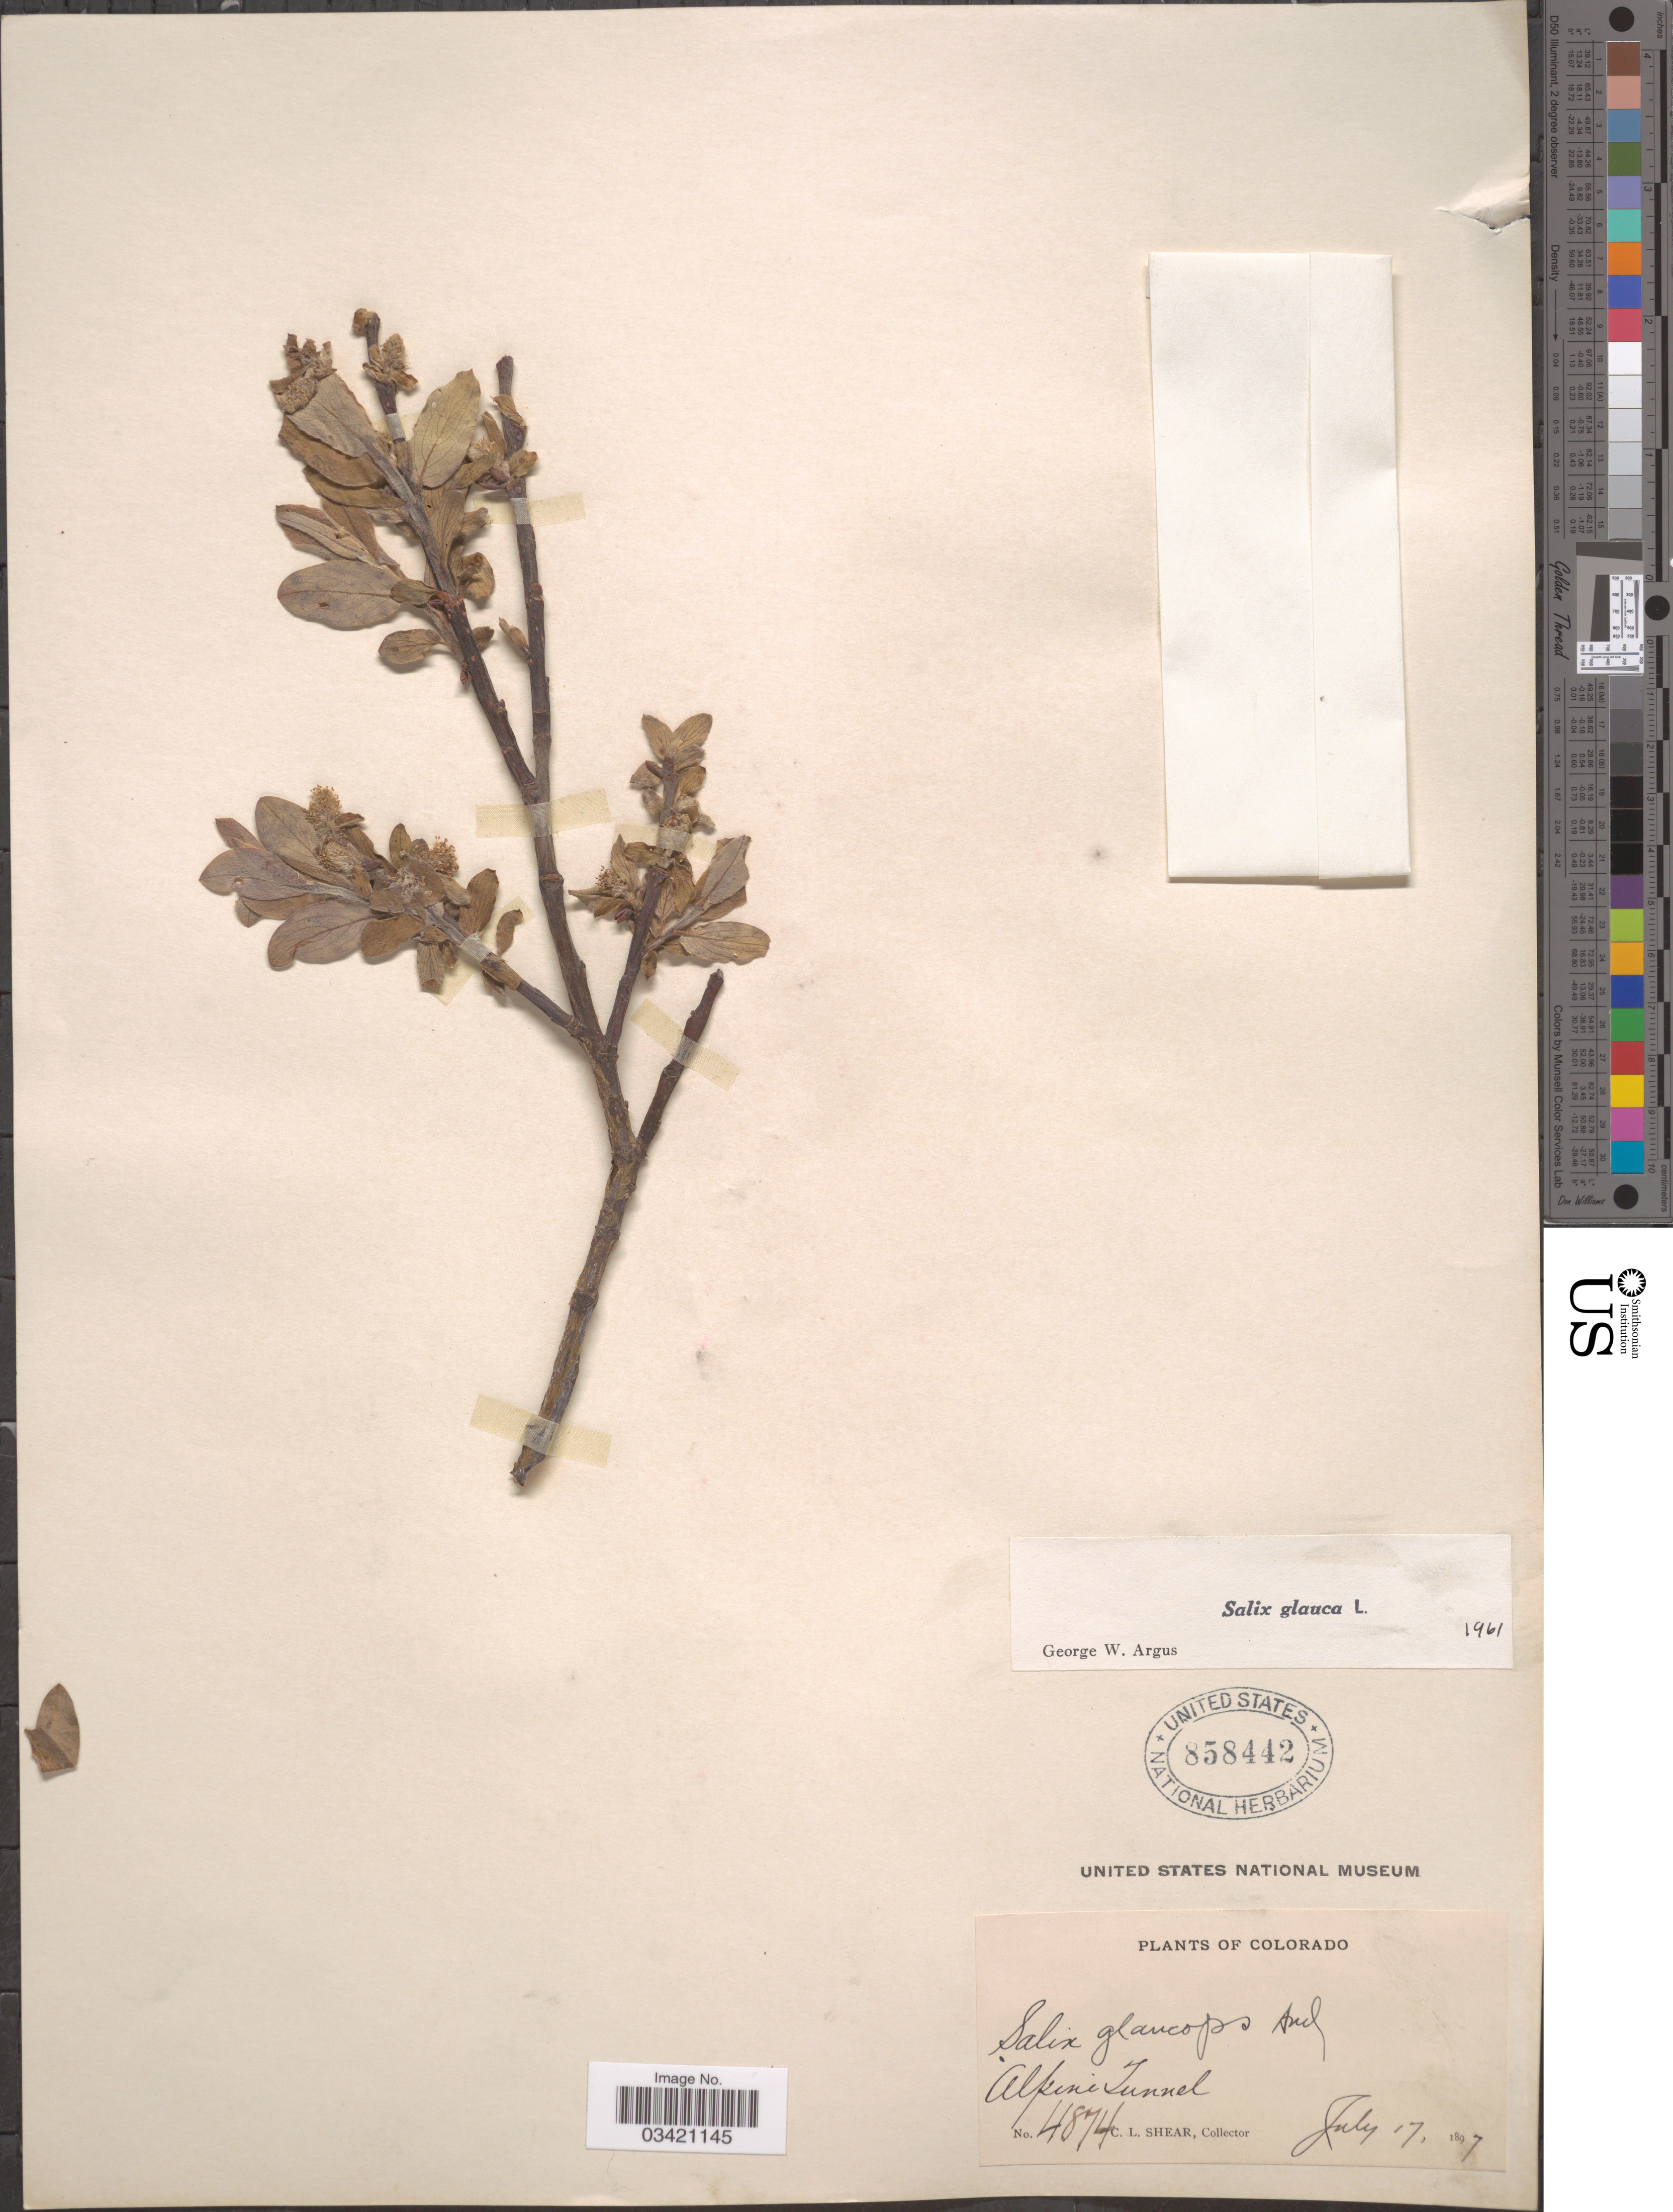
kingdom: Plantae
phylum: Tracheophyta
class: Magnoliopsida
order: Malpighiales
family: Salicaceae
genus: Salix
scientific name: Salix glauca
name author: L.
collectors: C. L. Shear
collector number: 4874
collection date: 1897-07-17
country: United States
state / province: Colorado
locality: Alpine Tunnel.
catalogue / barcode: US 858442